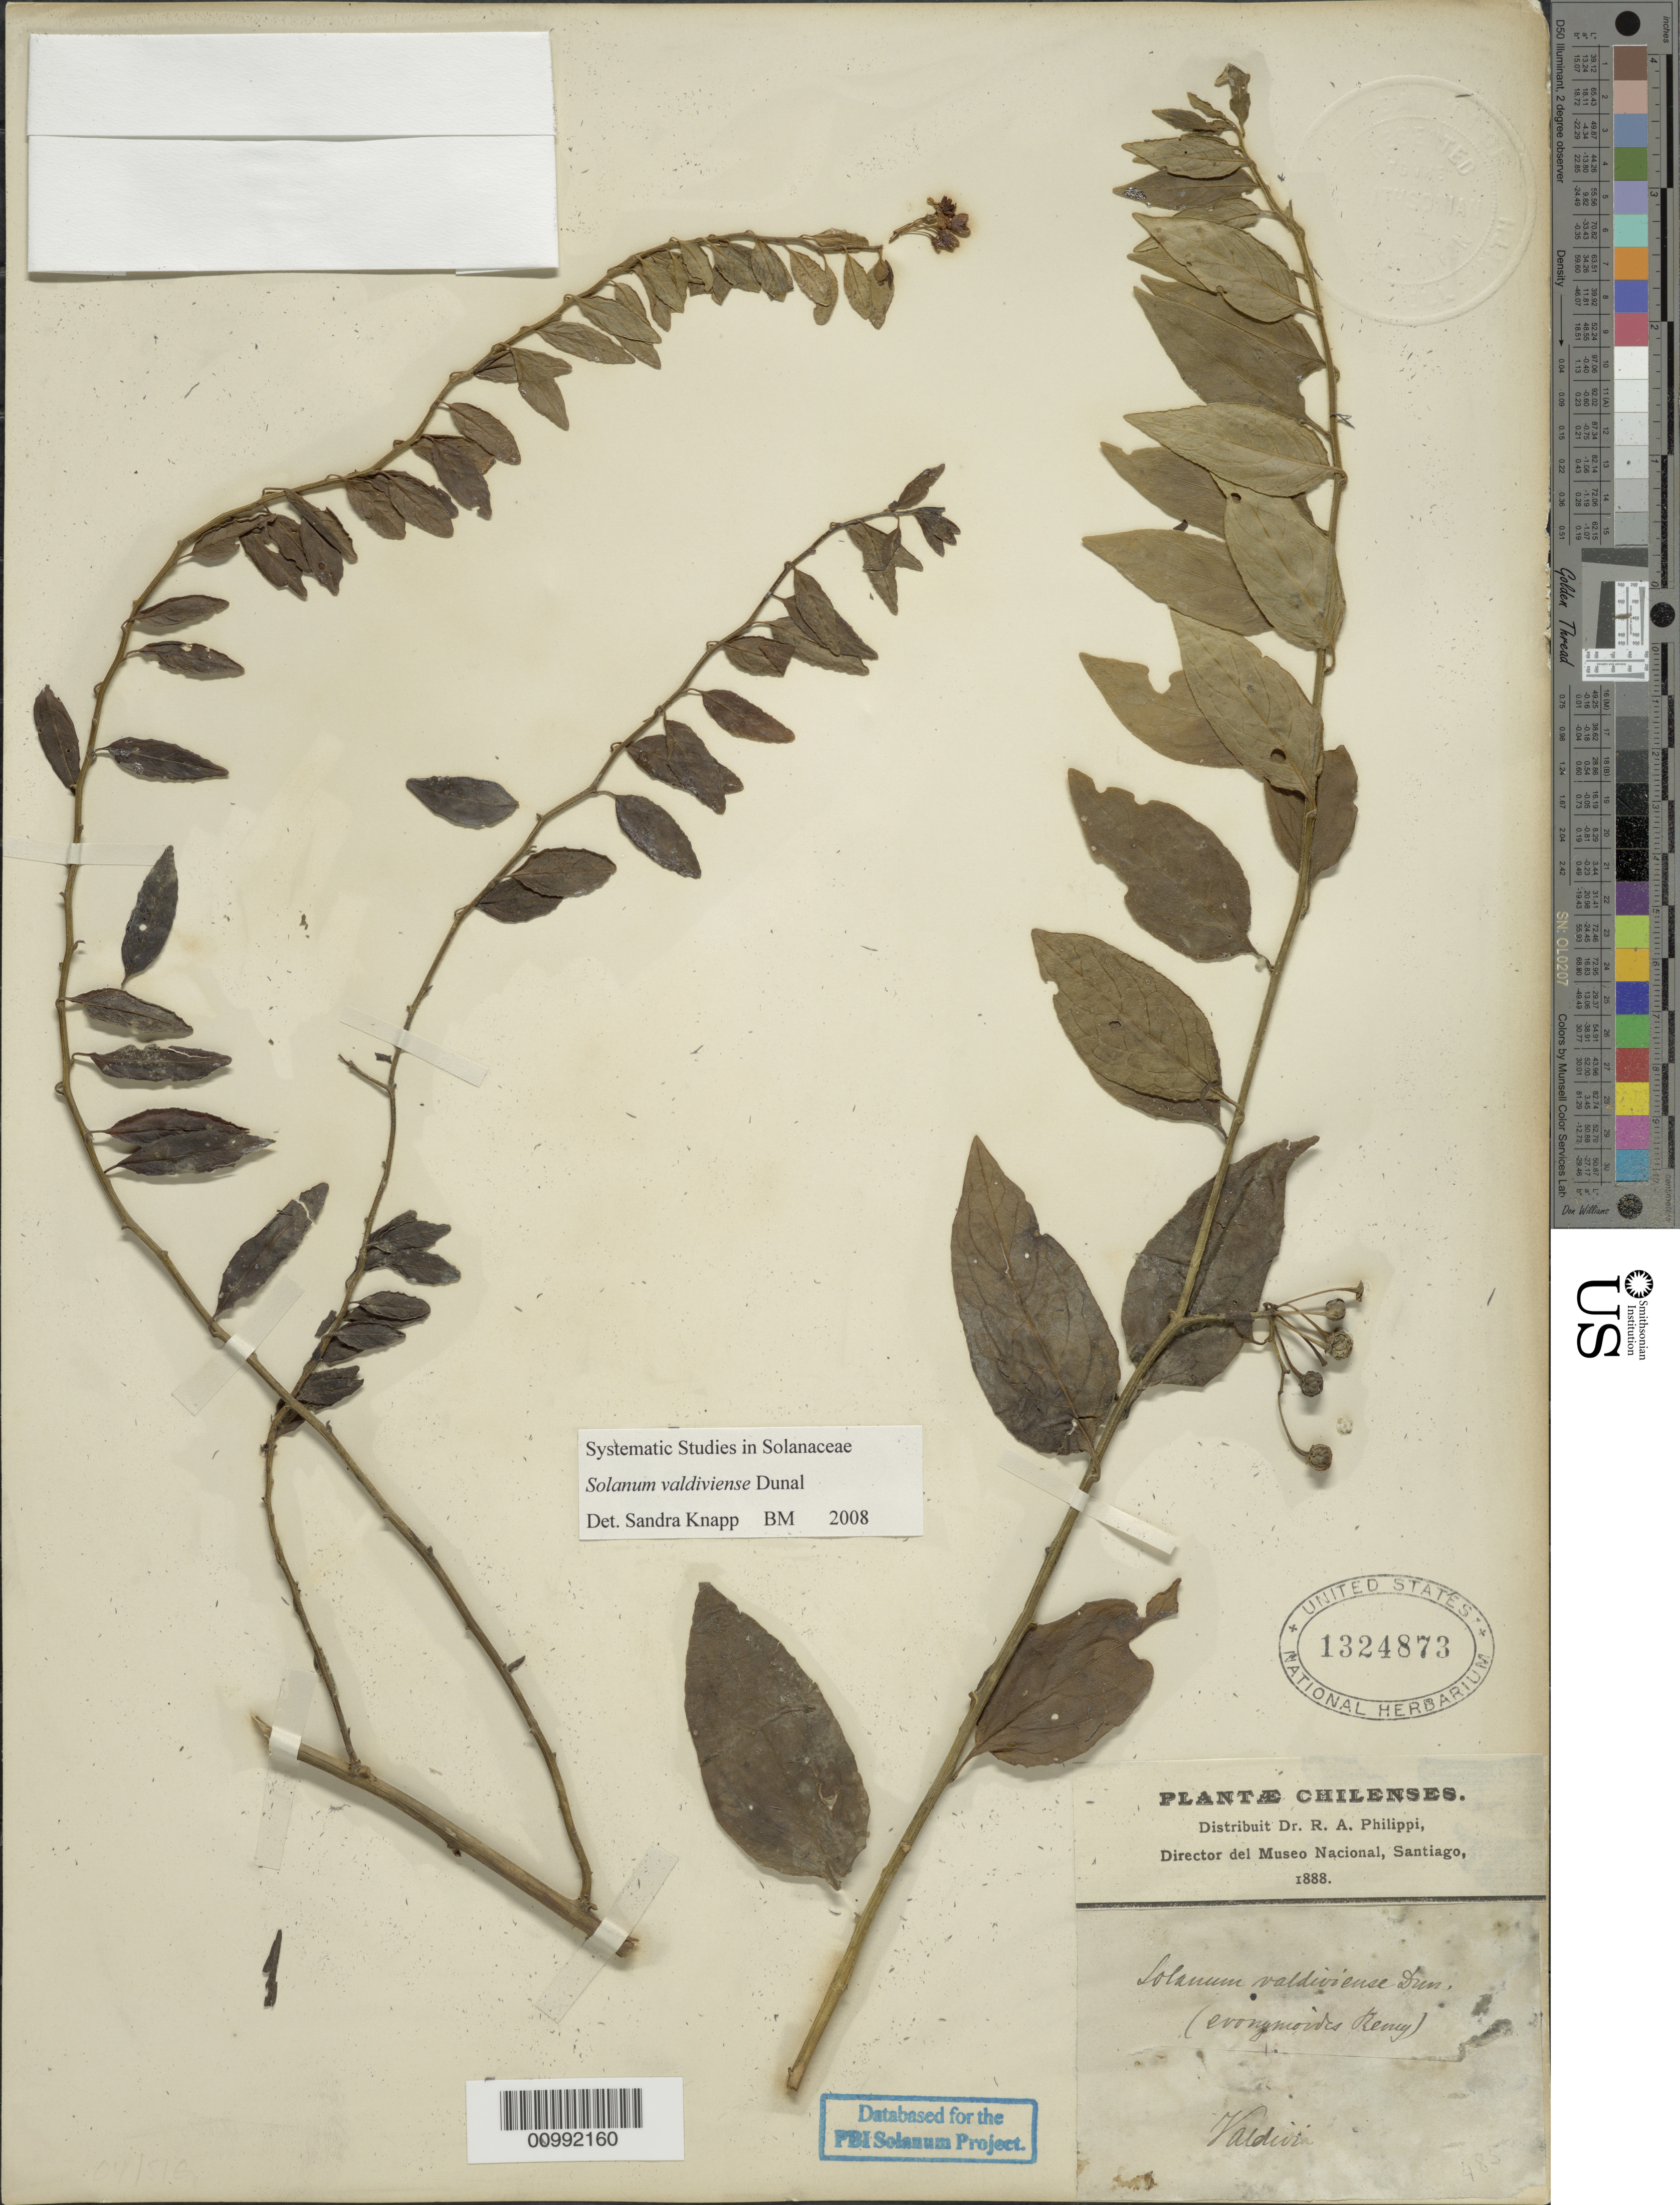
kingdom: Plantae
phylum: Tracheophyta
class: Magnoliopsida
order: Solanales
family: Solanaceae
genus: Solanum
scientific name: Solanum valdiviense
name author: Dunal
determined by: Knapp, S. D.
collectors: R. A. Philippi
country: Chile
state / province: Los Lagos (X)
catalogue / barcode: US 1324873